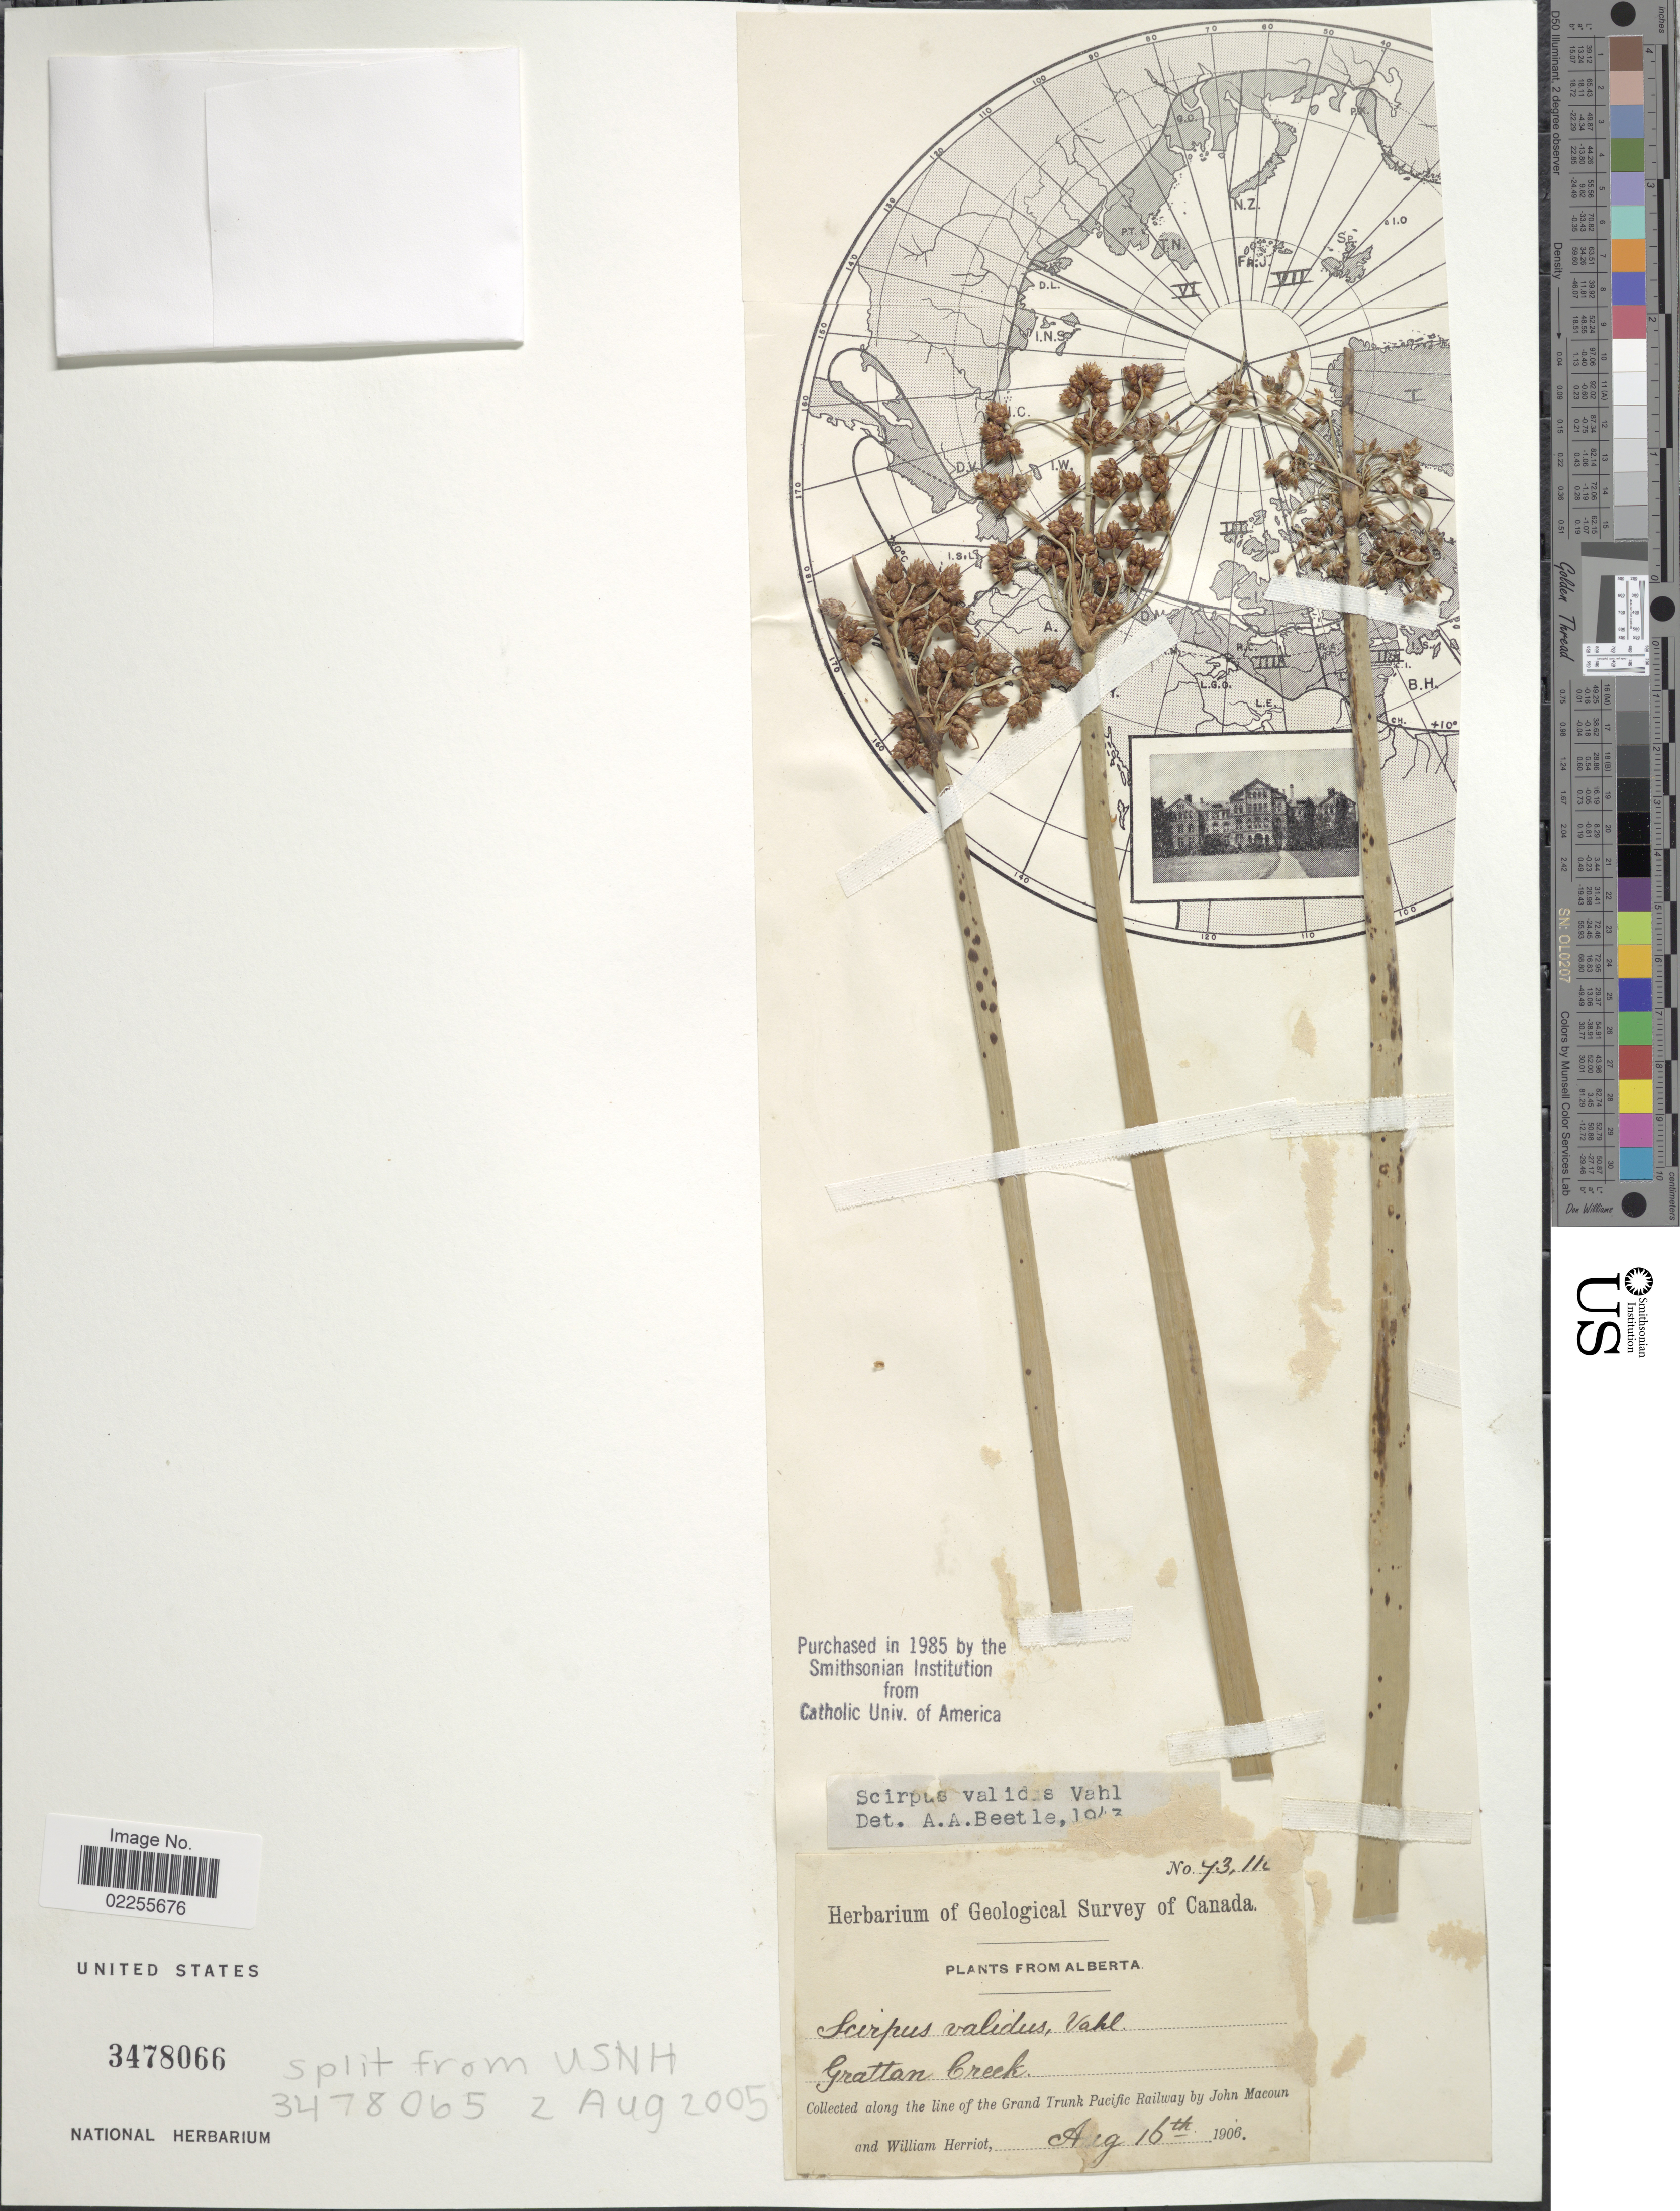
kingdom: Plantae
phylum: Tracheophyta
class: Liliopsida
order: Poales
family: Cyperaceae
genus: Schoenoplectus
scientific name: Schoenoplectus tabernaemontani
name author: (C.C. Gmel.) Palla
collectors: J. Macoun & W. Herriot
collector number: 73110*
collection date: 1906-08-16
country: Canada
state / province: Alberta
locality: Grattan Creek, along the line of the Grand Trunk Pacific Railway.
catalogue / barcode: US 3478066